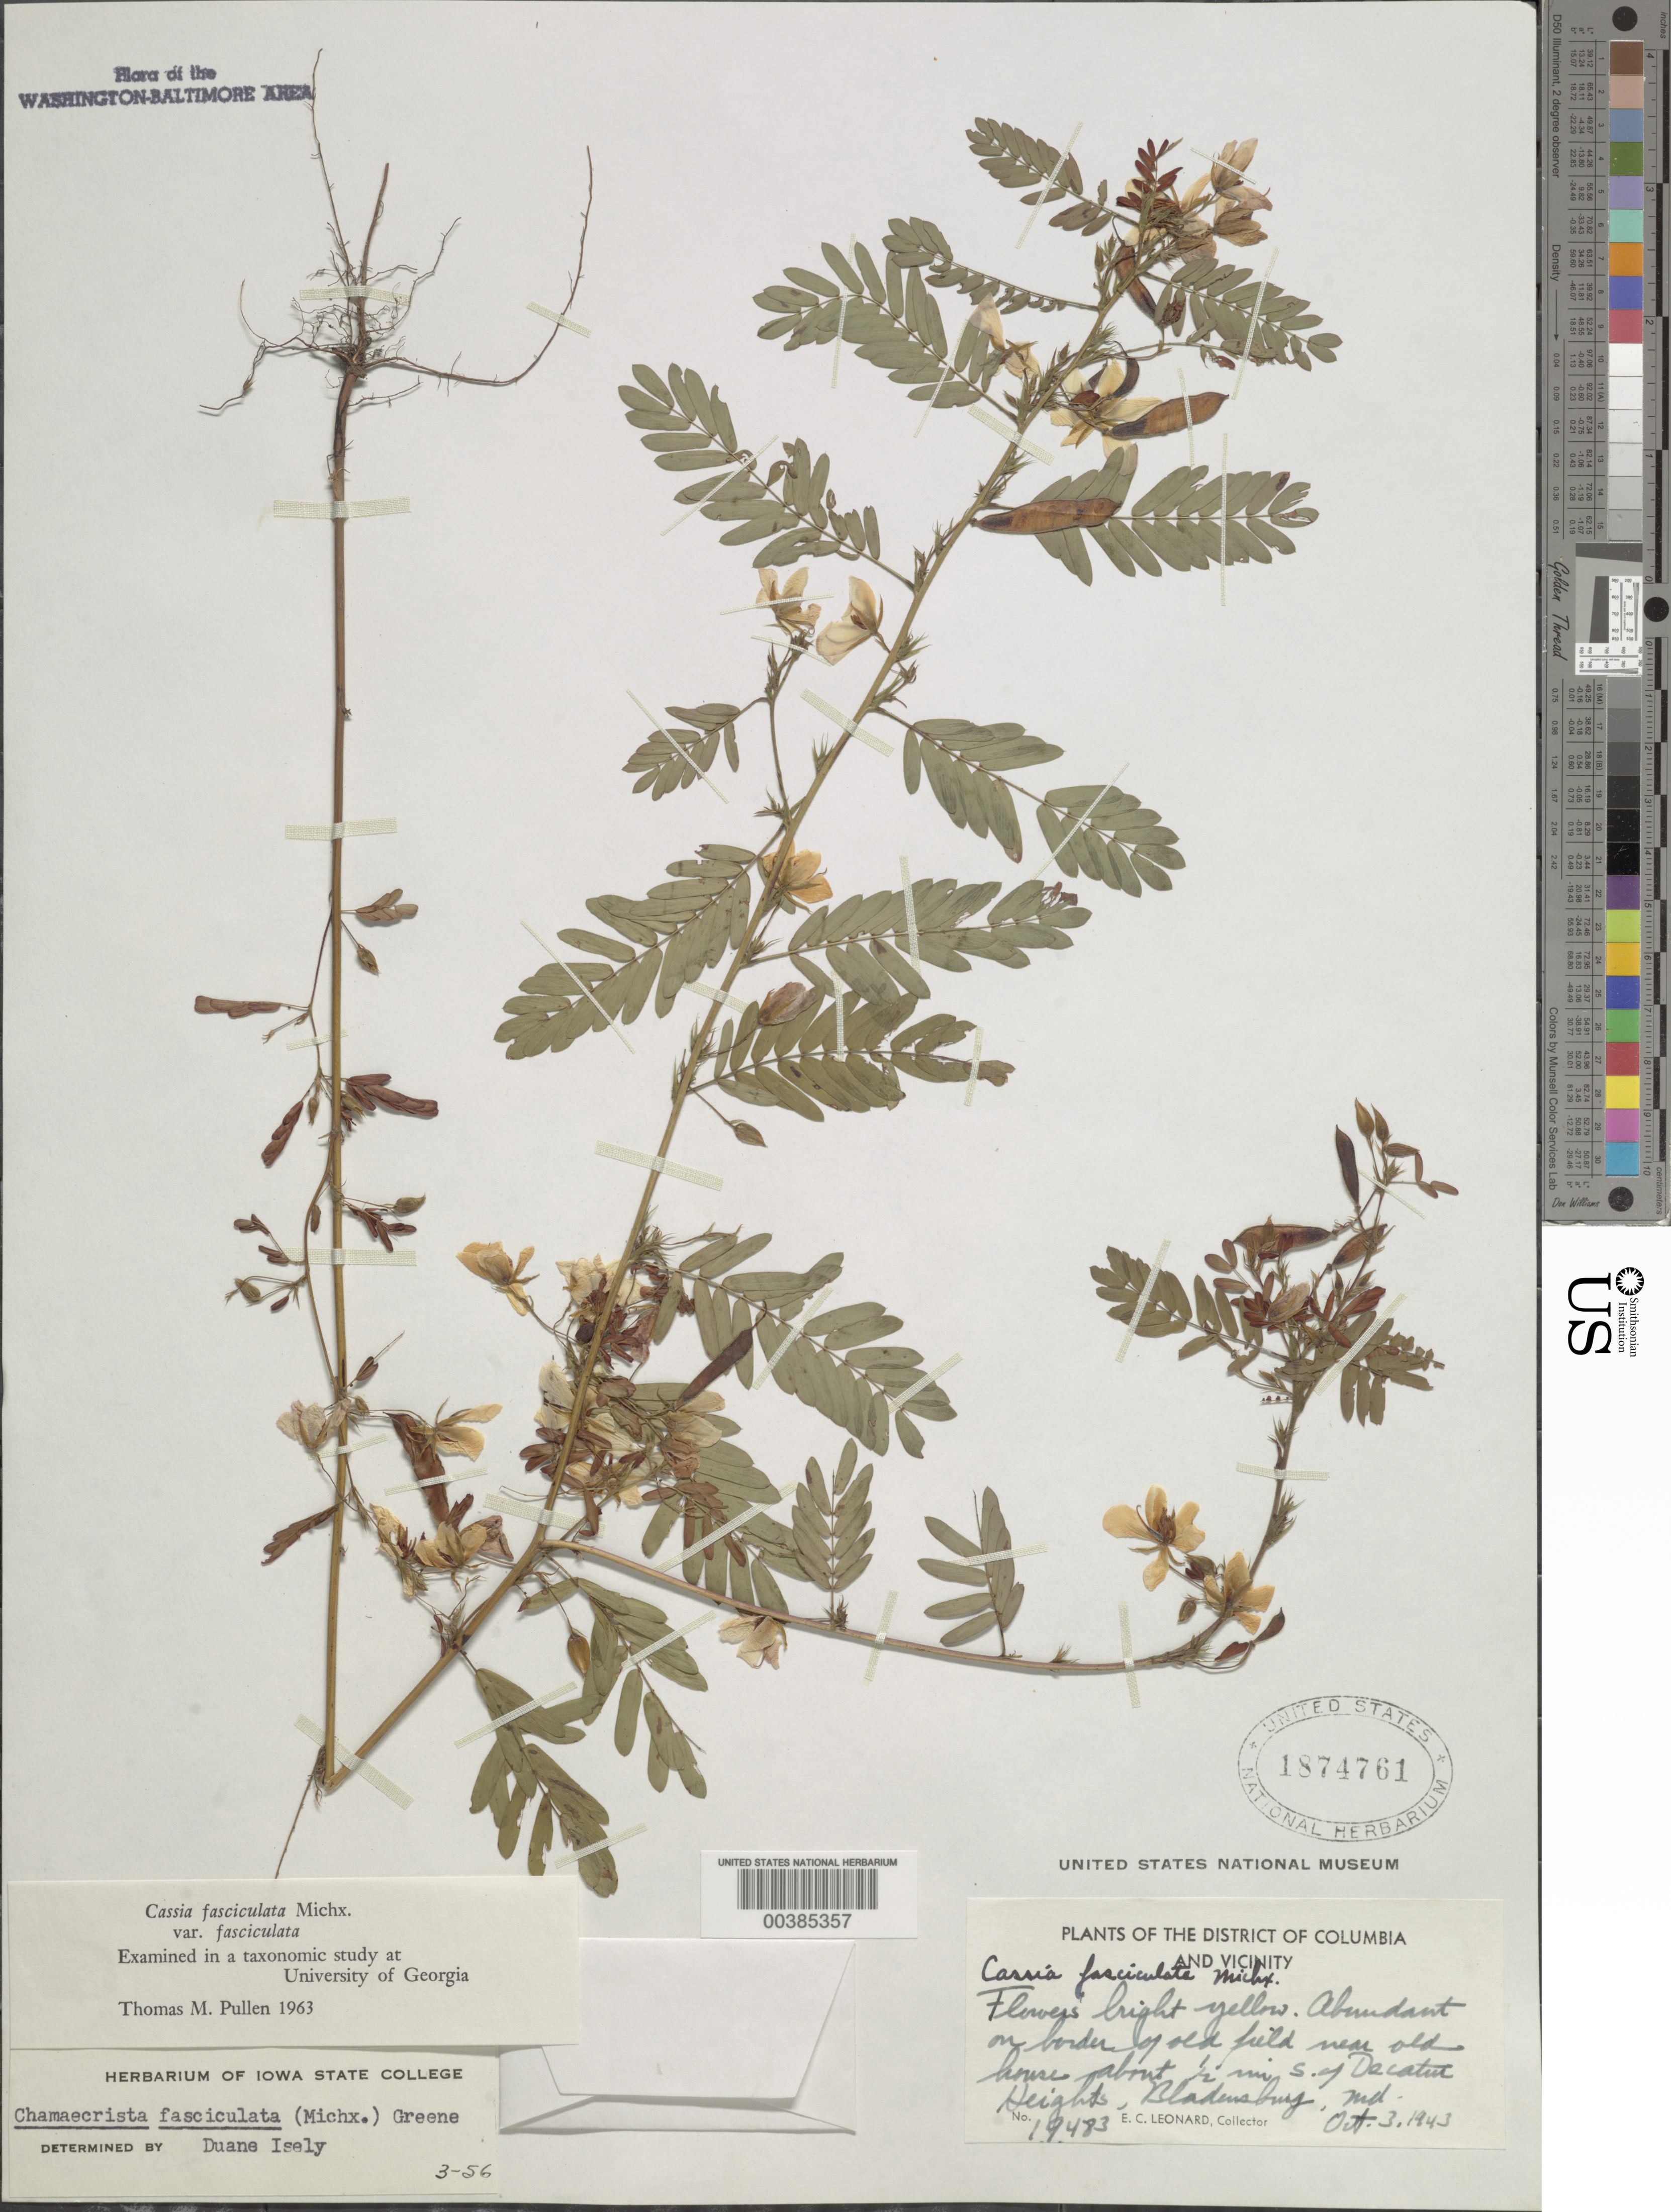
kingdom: Plantae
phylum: Tracheophyta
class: Magnoliopsida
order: Fabales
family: Fabaceae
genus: Chamaecrista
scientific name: Chamaecrista fasciculata var. fasciculata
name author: (Michx.) Greene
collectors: E. C. Leonard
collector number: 19483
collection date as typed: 03 Oct 1943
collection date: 1943-10-03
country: United States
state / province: Maryland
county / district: Prince George's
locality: South of Decatur Heights, Bladensburg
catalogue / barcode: US 1874761